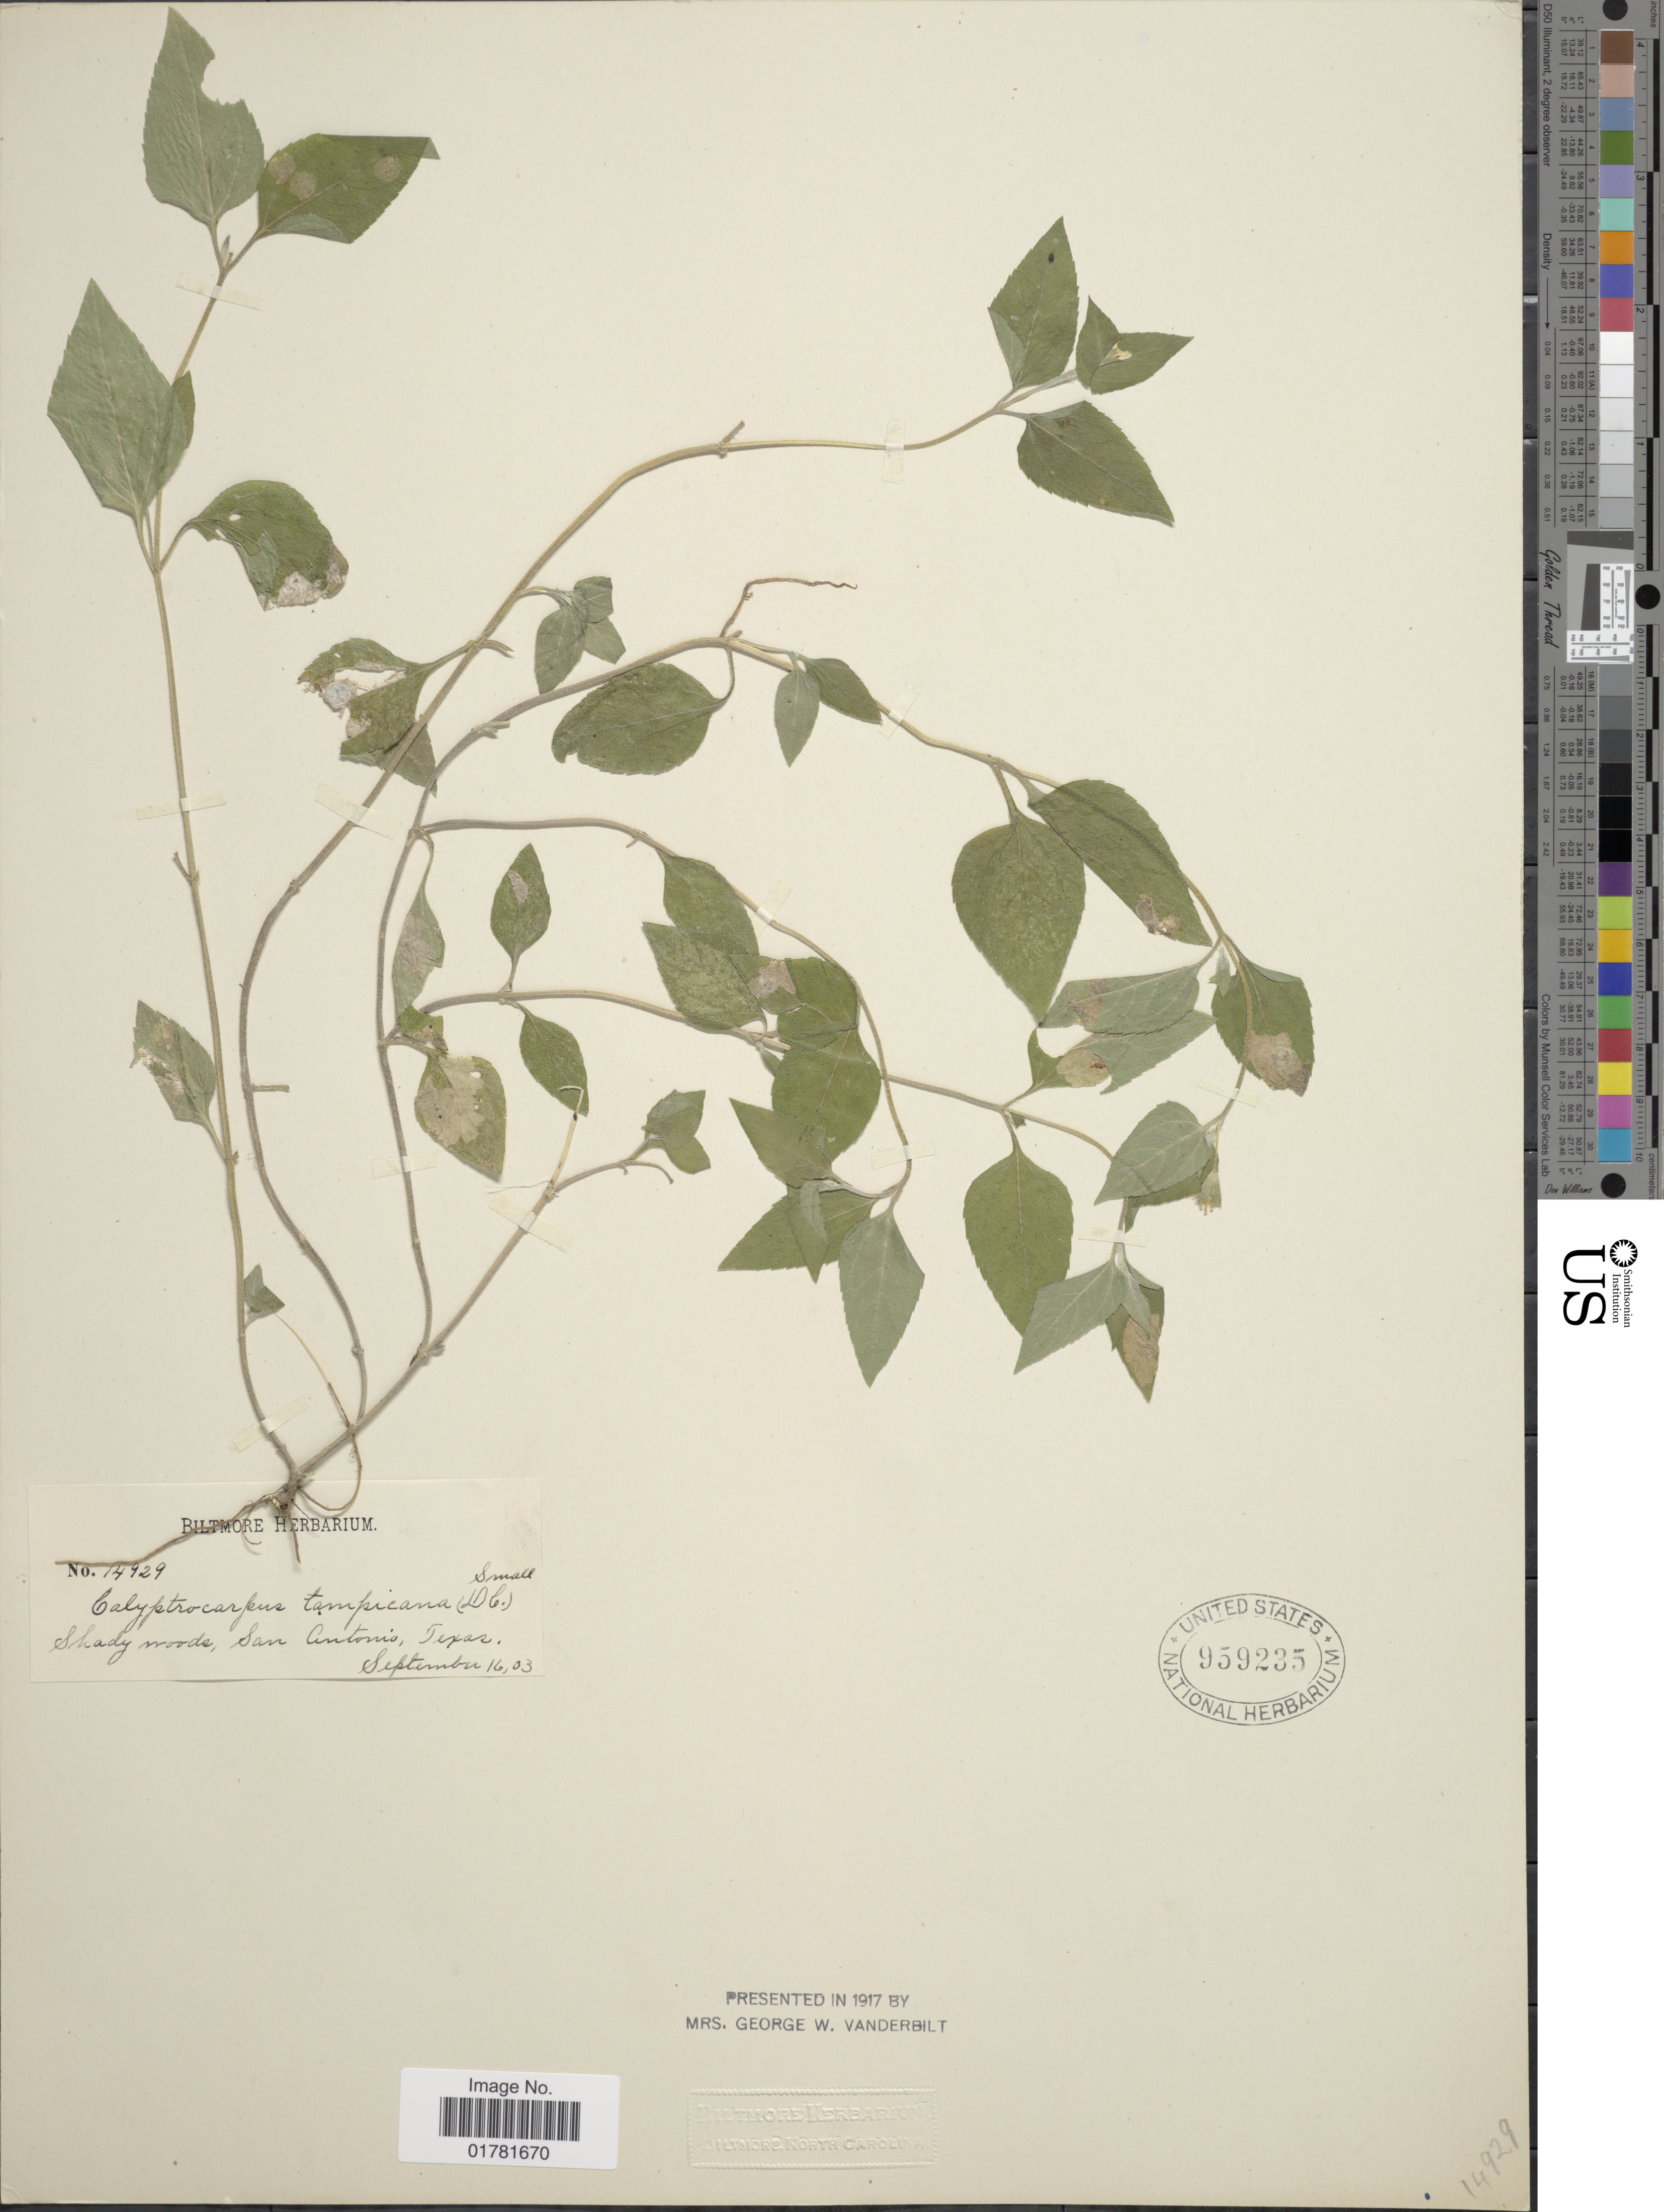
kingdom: Plantae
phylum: Tracheophyta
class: Magnoliopsida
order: Asterales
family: Asteraceae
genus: Calyptocarpus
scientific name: Calyptocarpus vialis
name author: Less.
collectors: ex herb. Biltmore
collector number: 14929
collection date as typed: Transcribed d/m/y: 16/9/3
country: United States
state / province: Texas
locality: Shady woods, San Antonio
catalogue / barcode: US 959235